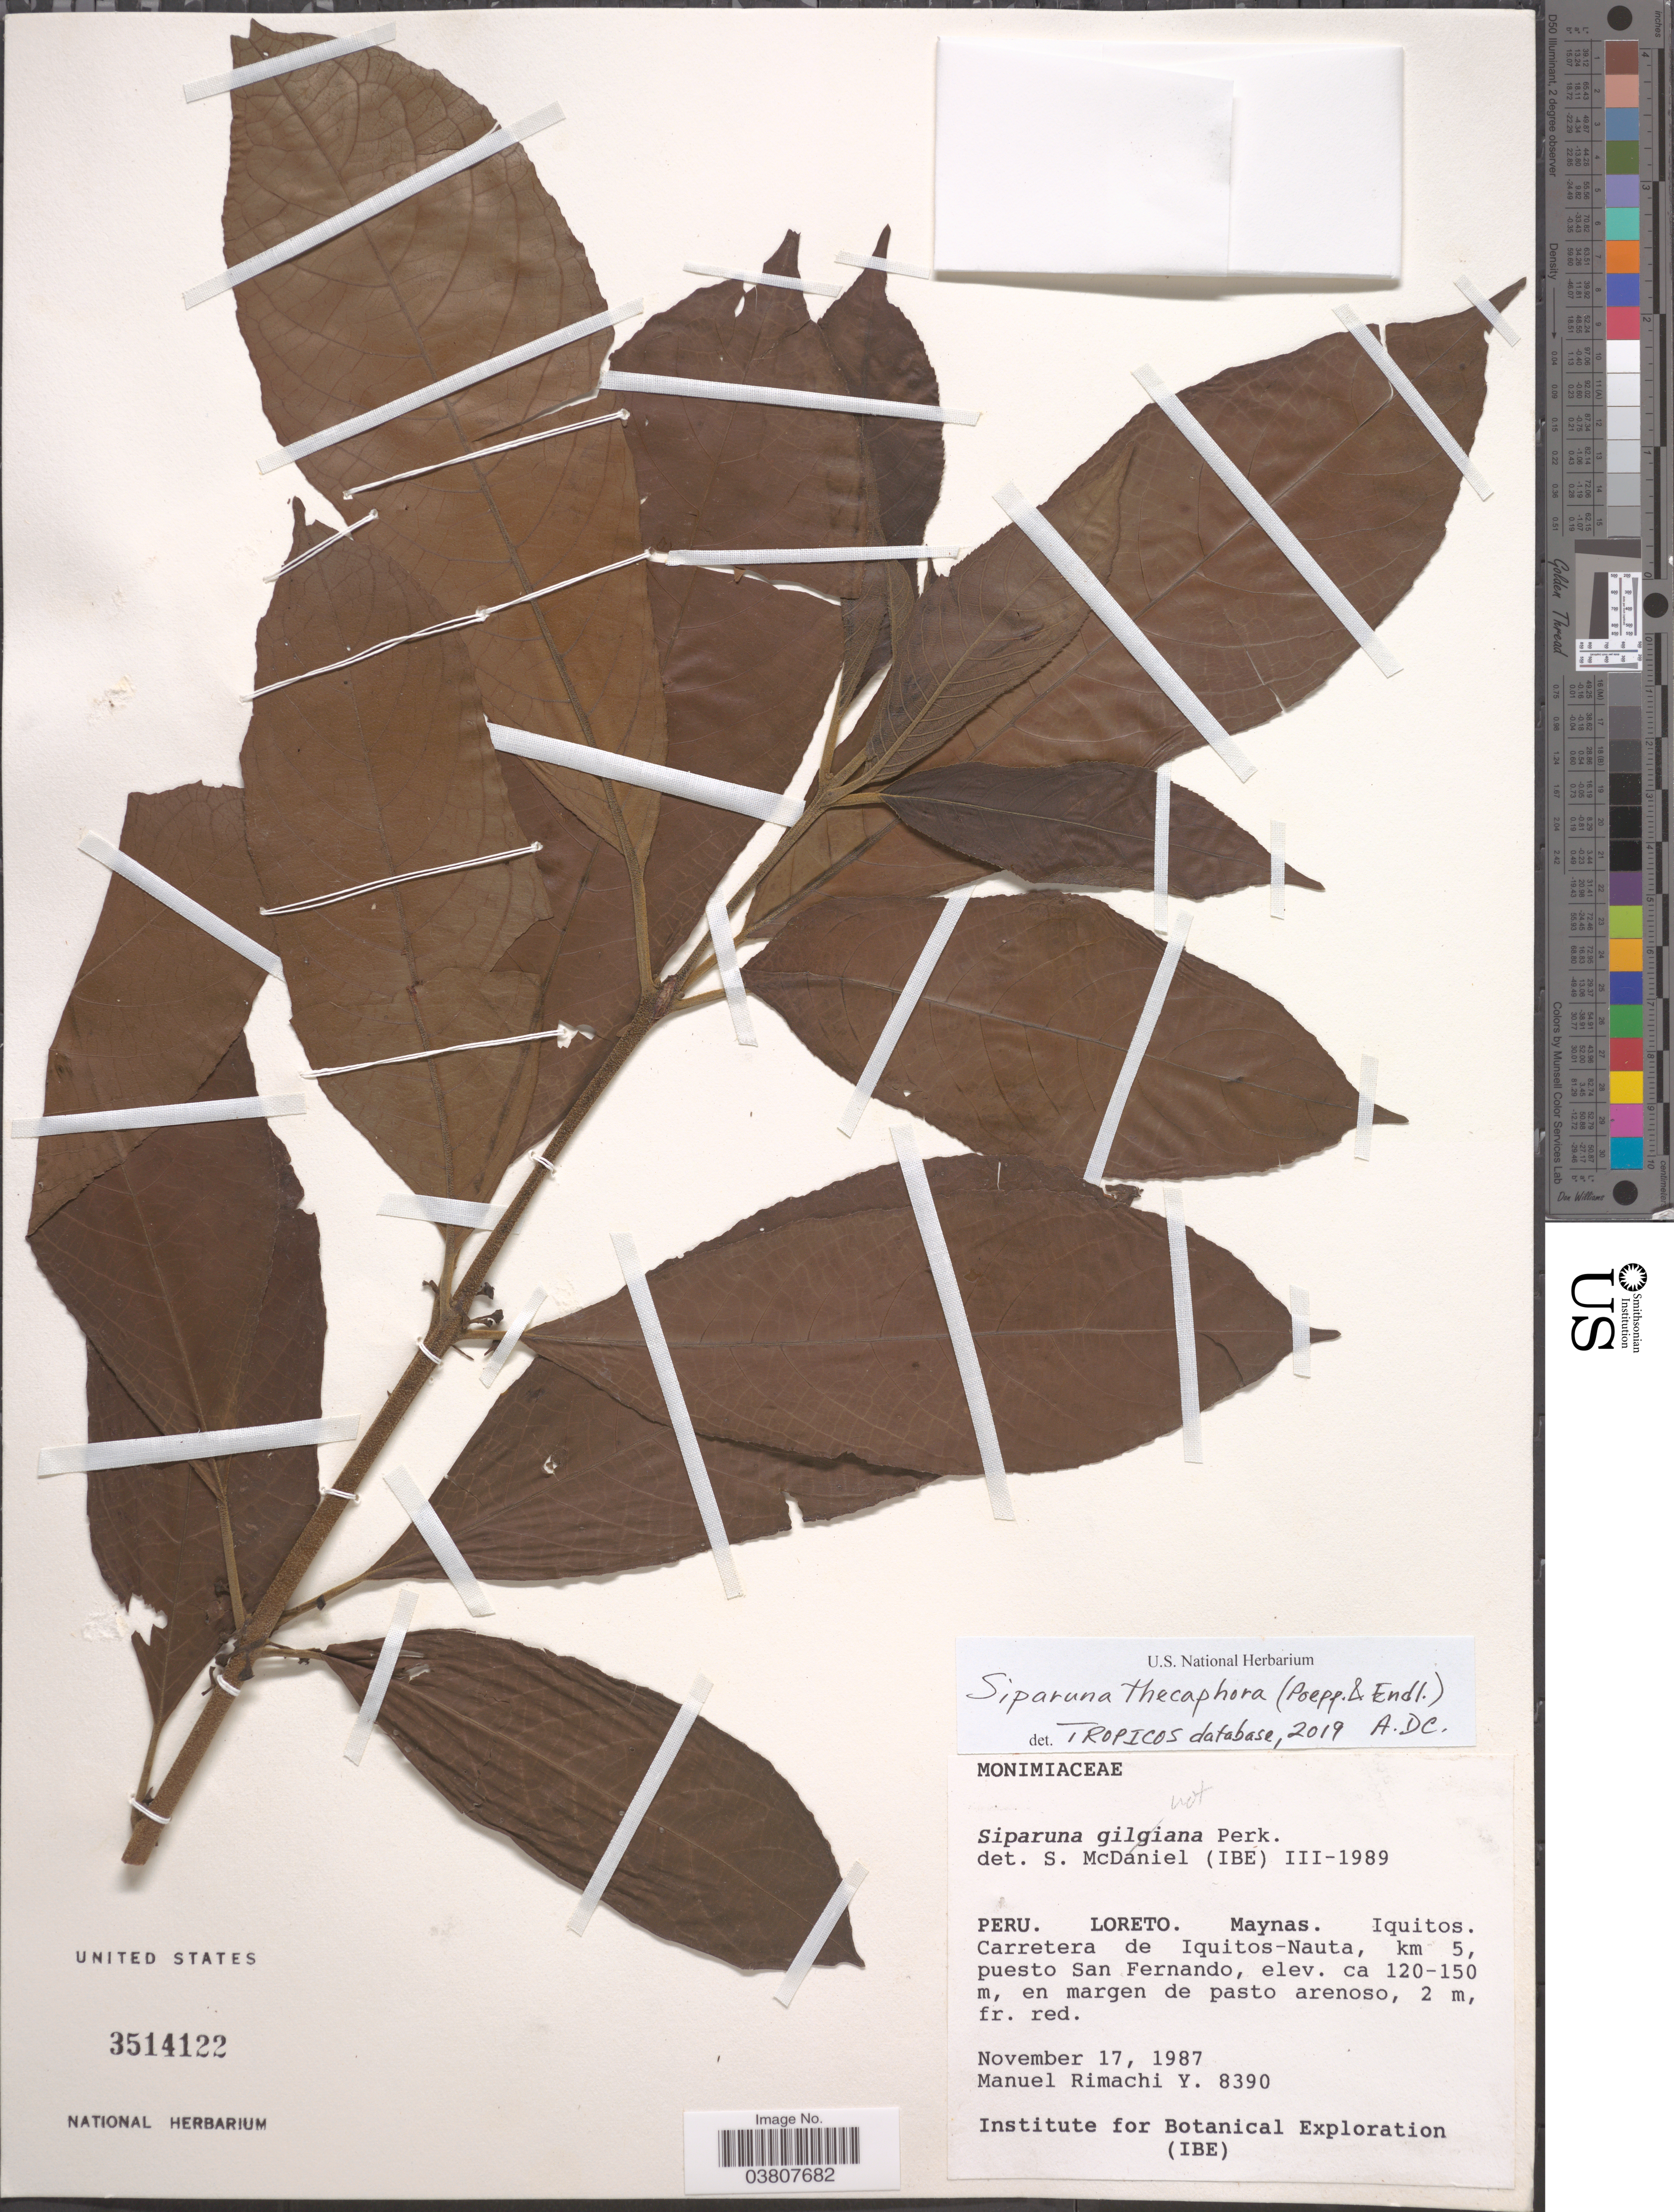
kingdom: Plantae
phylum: Tracheophyta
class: Magnoliopsida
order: Laurales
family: Siparunaceae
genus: Siparuna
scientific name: Siparuna thecaphora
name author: (Poepp. & Endl.) A. DC.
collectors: M. Rimachi Y.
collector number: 8390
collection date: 1987-11-17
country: Peru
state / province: Loreto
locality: Maynas. Iquitos. Carretera de Iquitos-Nauta, km 5, puesto San Fernando, en margen de pasto arenoso.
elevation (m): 120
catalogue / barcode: US 3514122